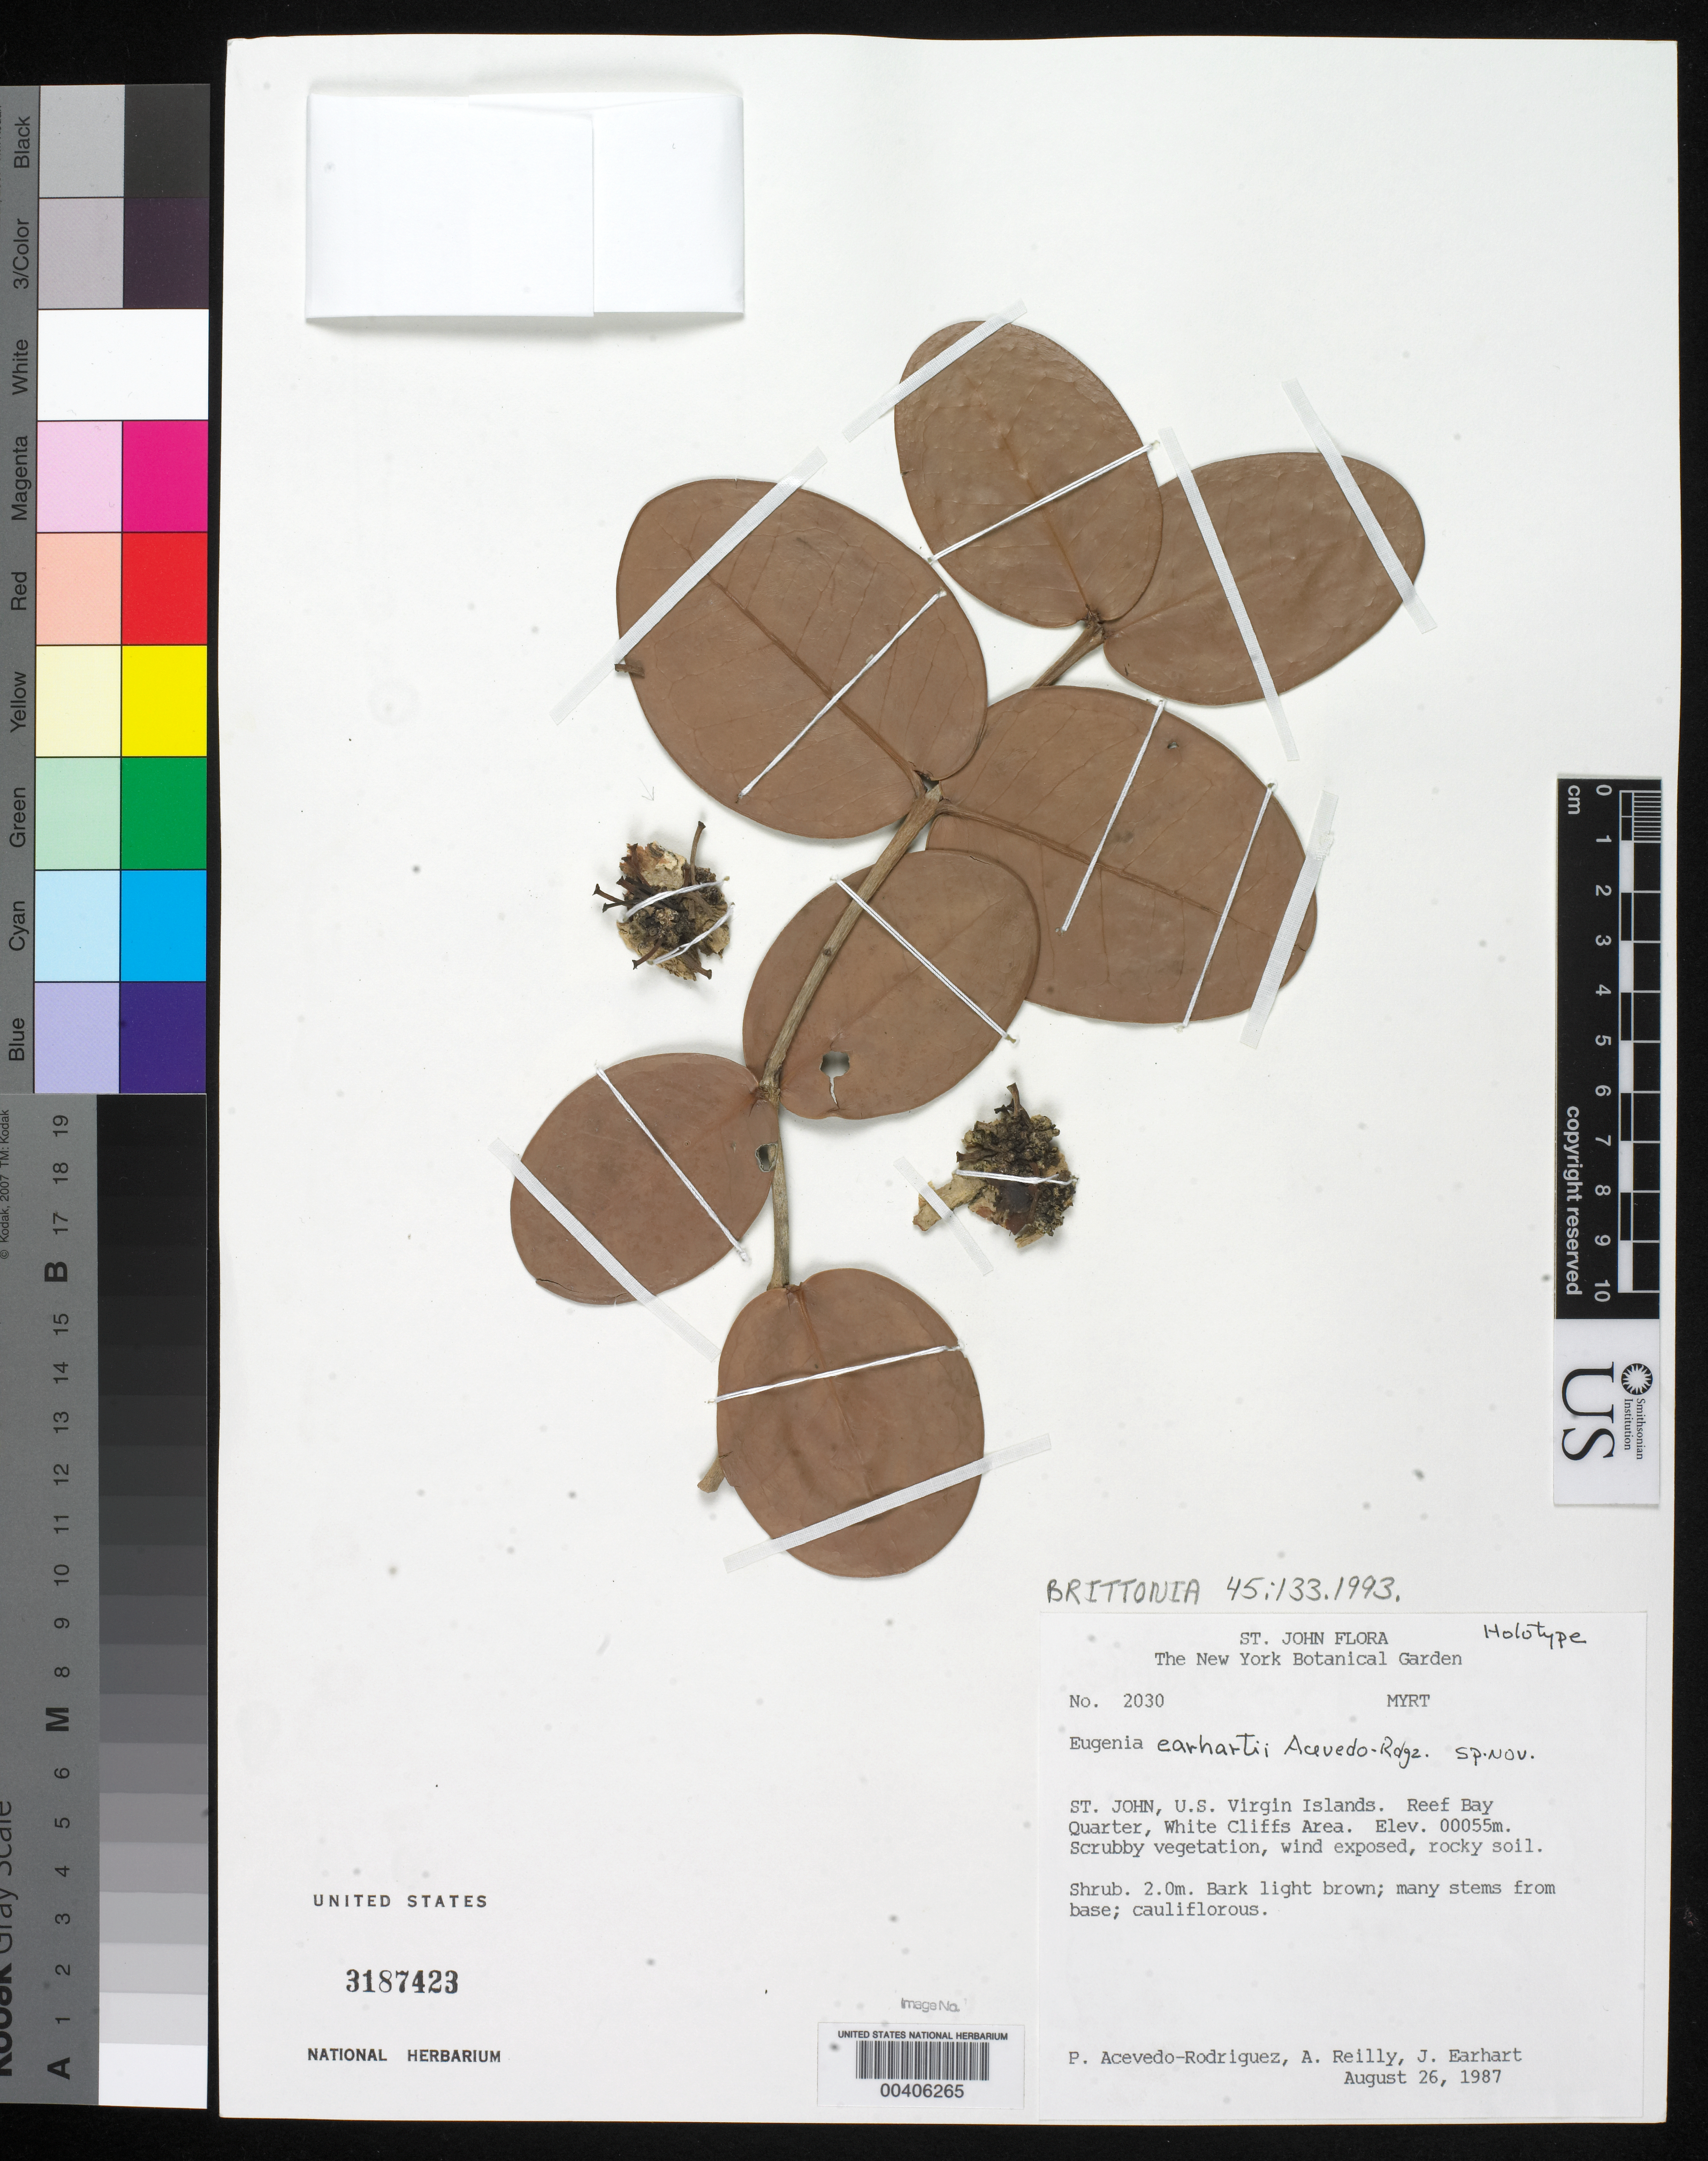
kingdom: Plantae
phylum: Tracheophyta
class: Magnoliopsida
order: Myrtales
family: Myrtaceae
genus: Eugenia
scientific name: Eugenia earhartii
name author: Acev.-Rodr.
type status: Holotype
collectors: P. Acevedo-Rodr., A. Reilly & J. Earhart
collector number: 2030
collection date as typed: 26 Aug 1987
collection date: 1987-08-26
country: U.S. Virgin Islands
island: St. John Island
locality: Reef Bay quarter, White Cliff area.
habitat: Scrubby vegetation, wind exposed, rocky soil.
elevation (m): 55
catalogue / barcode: US 3187423